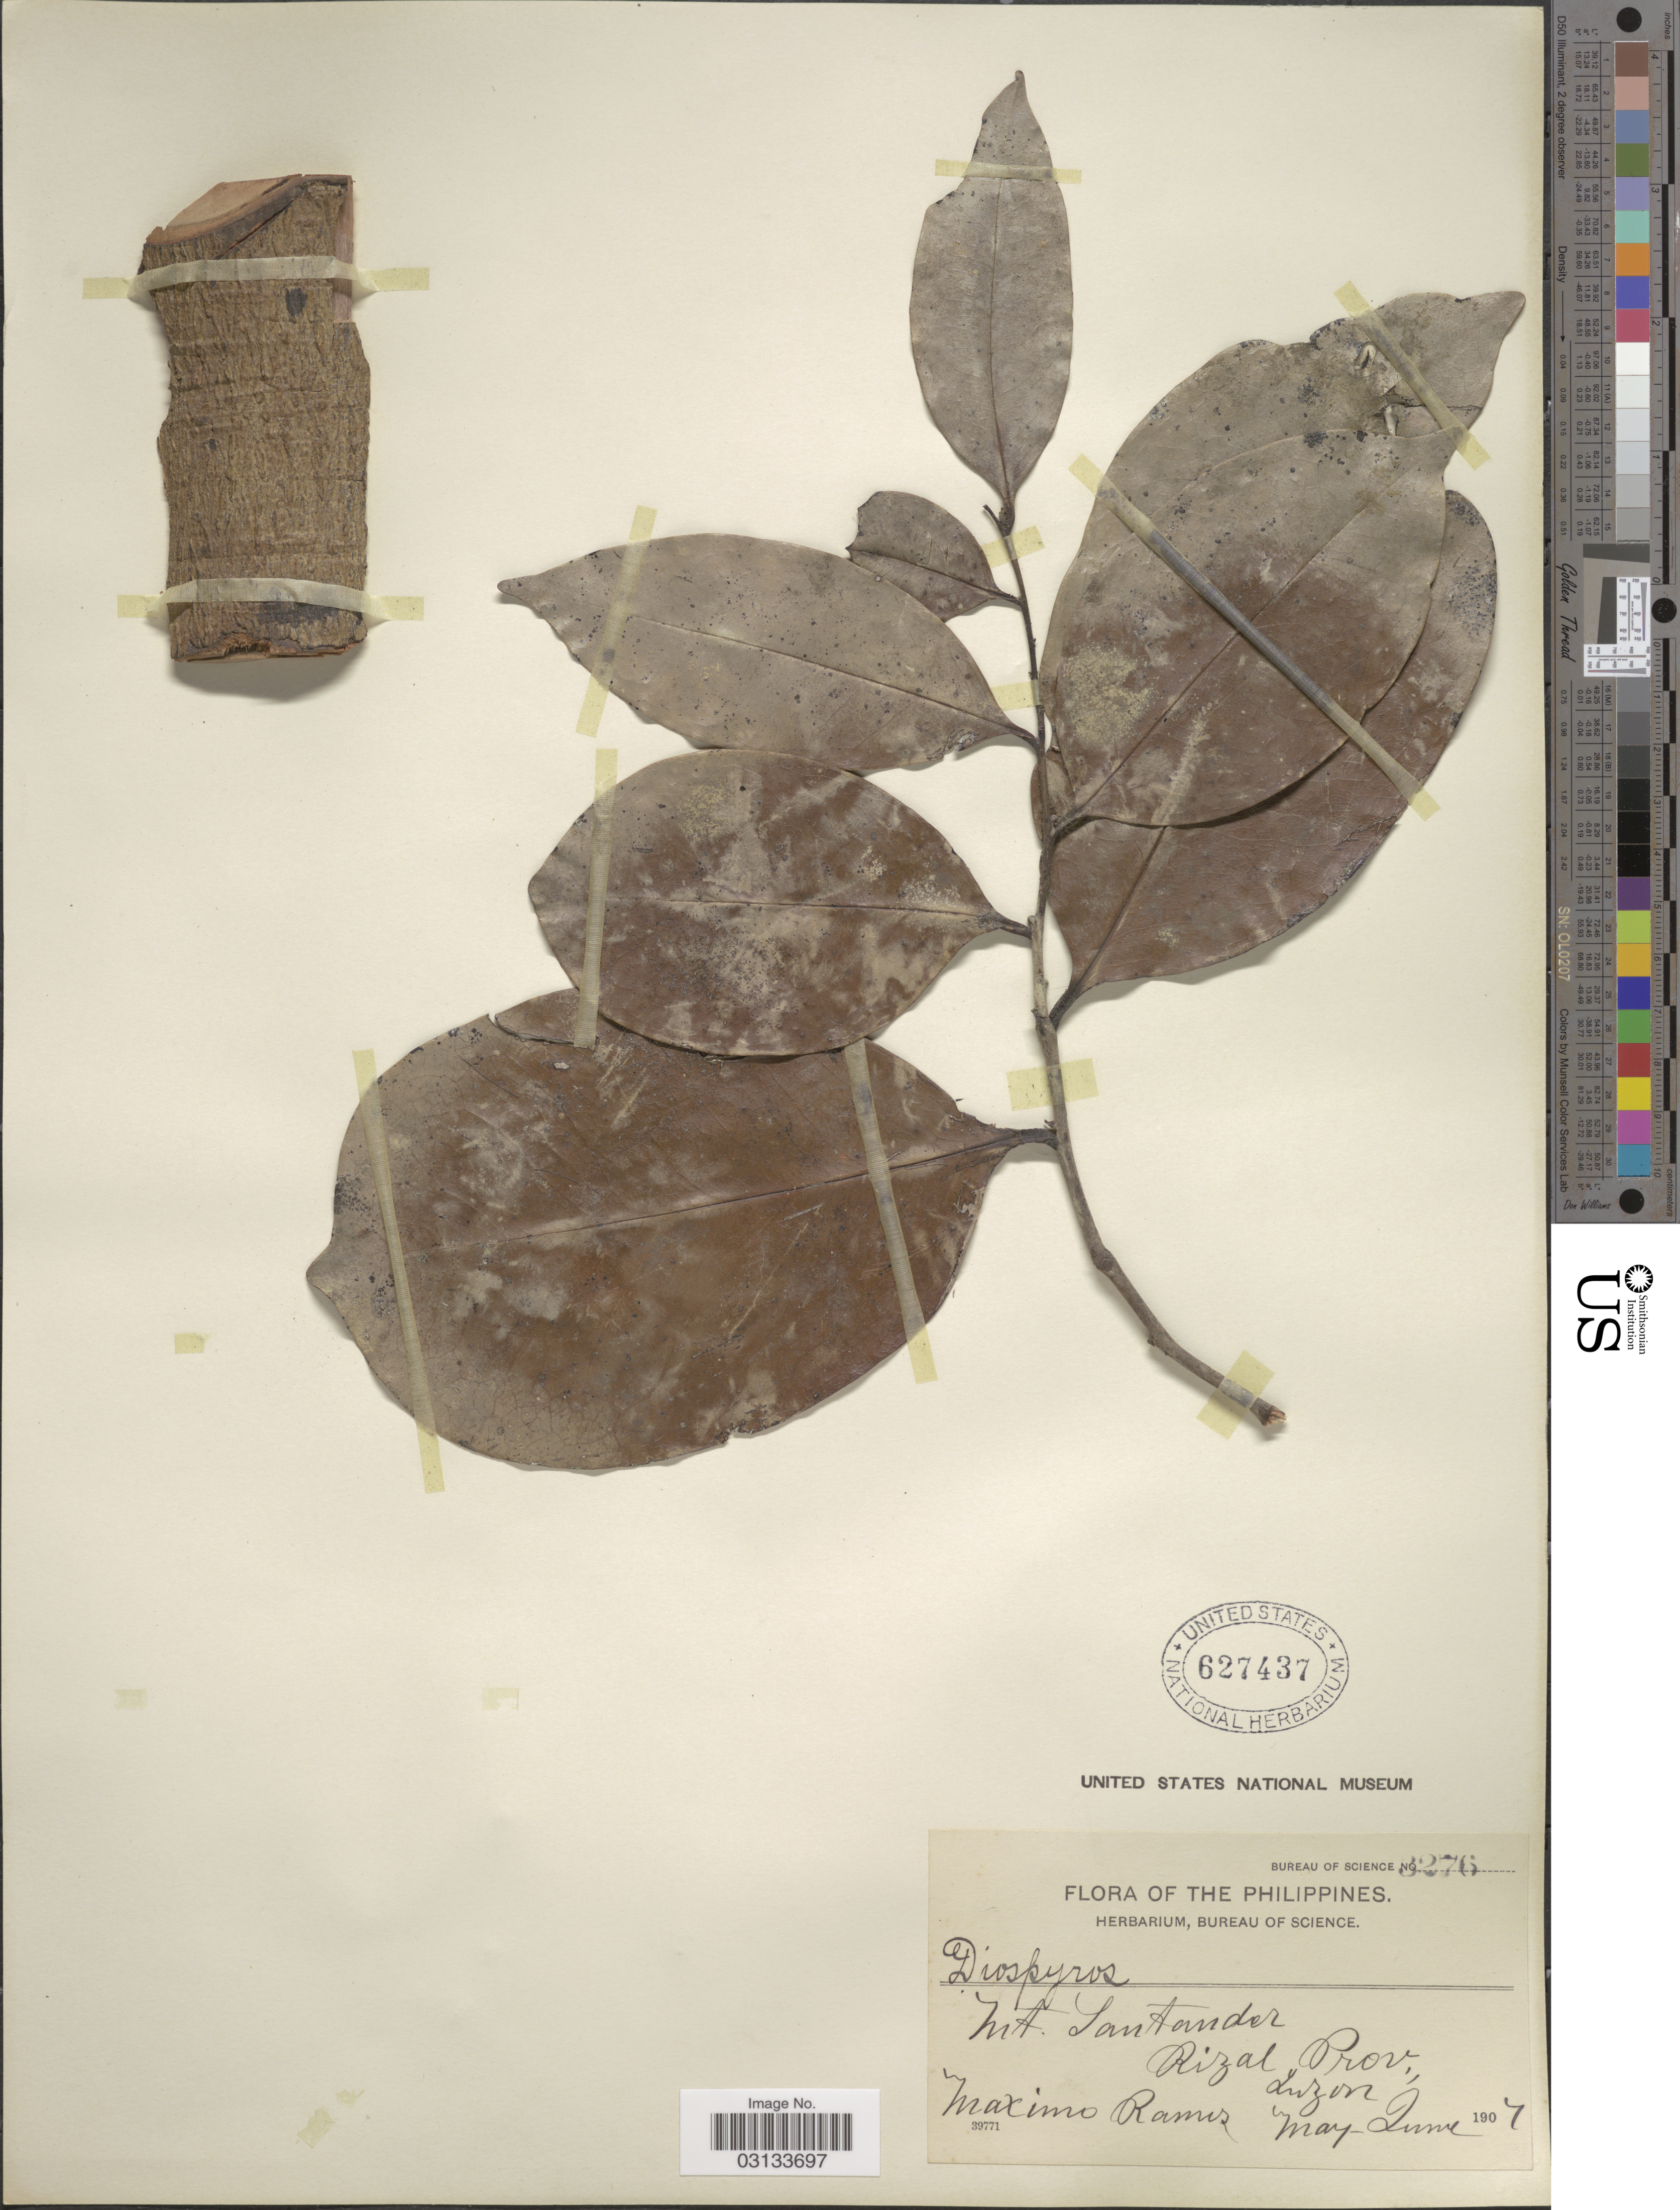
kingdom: Plantae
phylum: Tracheophyta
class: Magnoliopsida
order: Ericales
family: Ebenaceae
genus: Diospyros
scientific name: Diospyros pilosanthera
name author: Blanco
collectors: M. Ramos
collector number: Bureau of Science 3276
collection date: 1907-05/1907-06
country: Philippines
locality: Mt. Santander. Rizal Prov., Luzon.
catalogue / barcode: US 627437